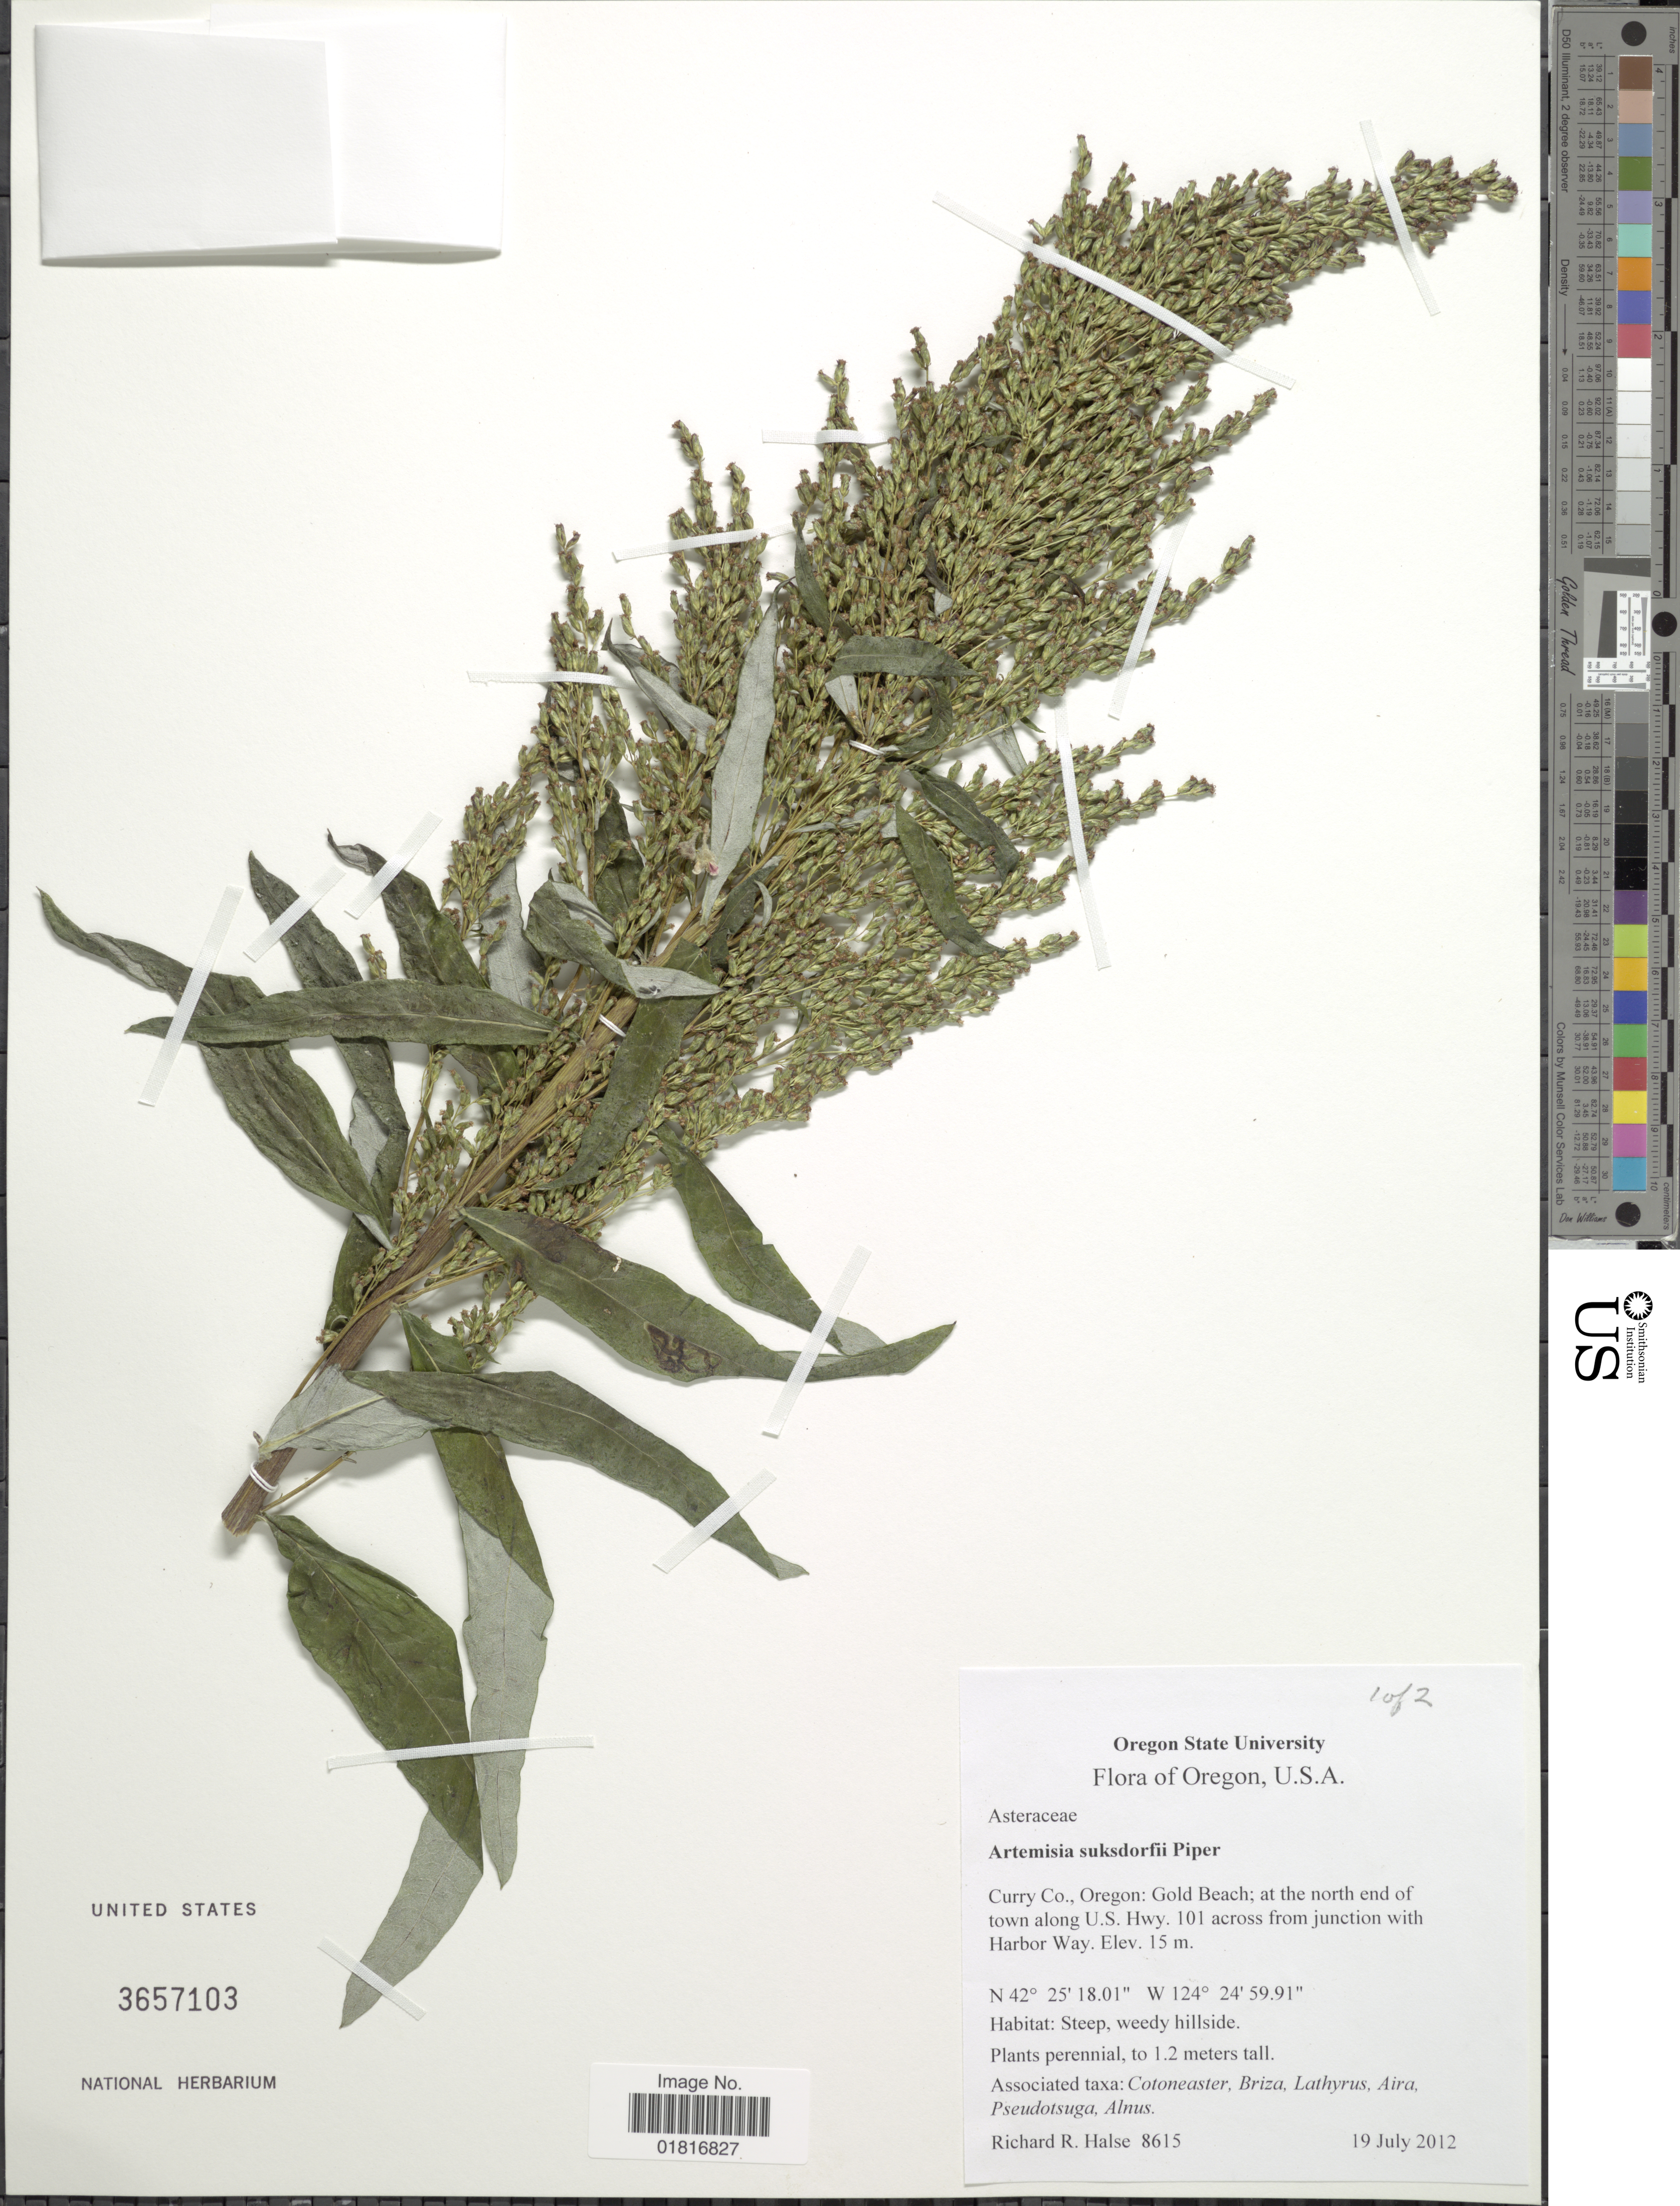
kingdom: Plantae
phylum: Tracheophyta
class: Magnoliopsida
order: Asterales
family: Asteraceae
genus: Artemisia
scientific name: Artemisia suksdorfii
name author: Piper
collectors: R. Halse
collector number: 8615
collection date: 2012-07-19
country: United States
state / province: Oregon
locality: Cury Co., Gold Beach; at the north end of town along U.S. Hwy. 101 across from junction with Harbor Way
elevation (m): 15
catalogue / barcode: US 3657103